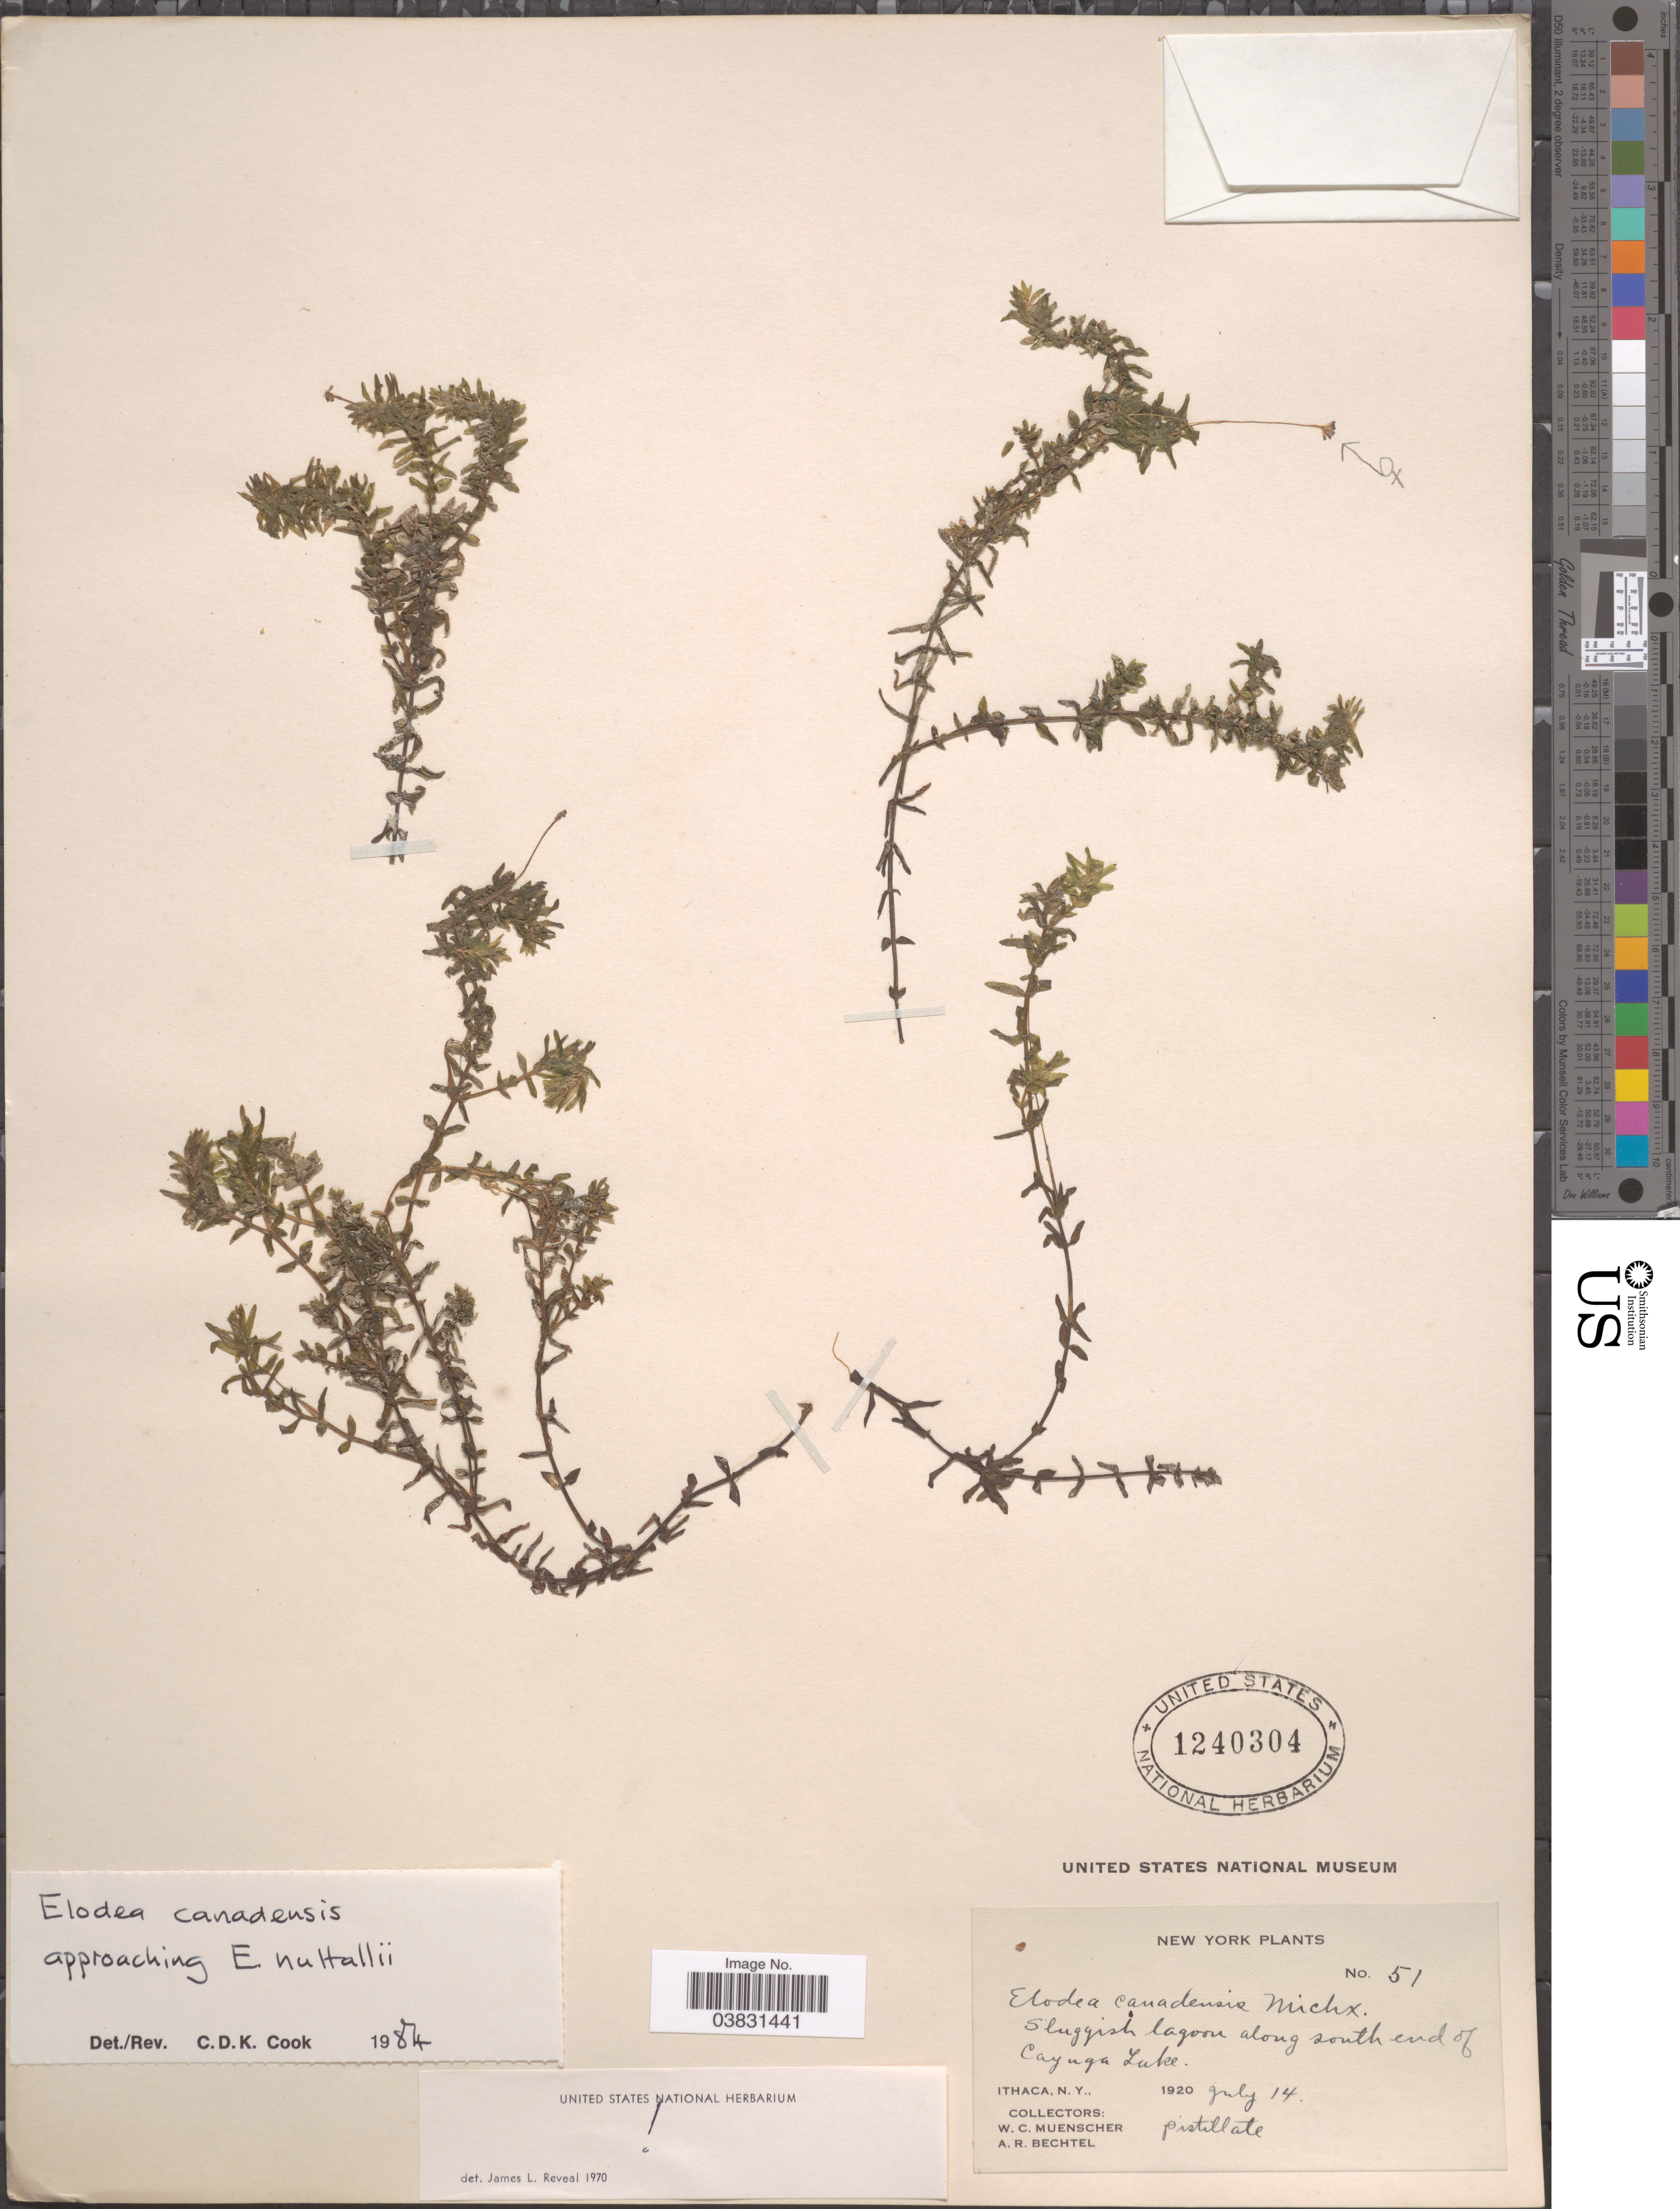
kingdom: Plantae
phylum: Tracheophyta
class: Liliopsida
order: Alismatales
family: Hydrocharitaceae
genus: Elodea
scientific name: Elodea canadensis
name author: Michx.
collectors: W. Muenscher & A. Bechtel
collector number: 51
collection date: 1920-07-14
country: United States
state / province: New York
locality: Sluggish lagoon along south end of Cayuga Lake. Ithaca.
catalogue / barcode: US 1240304